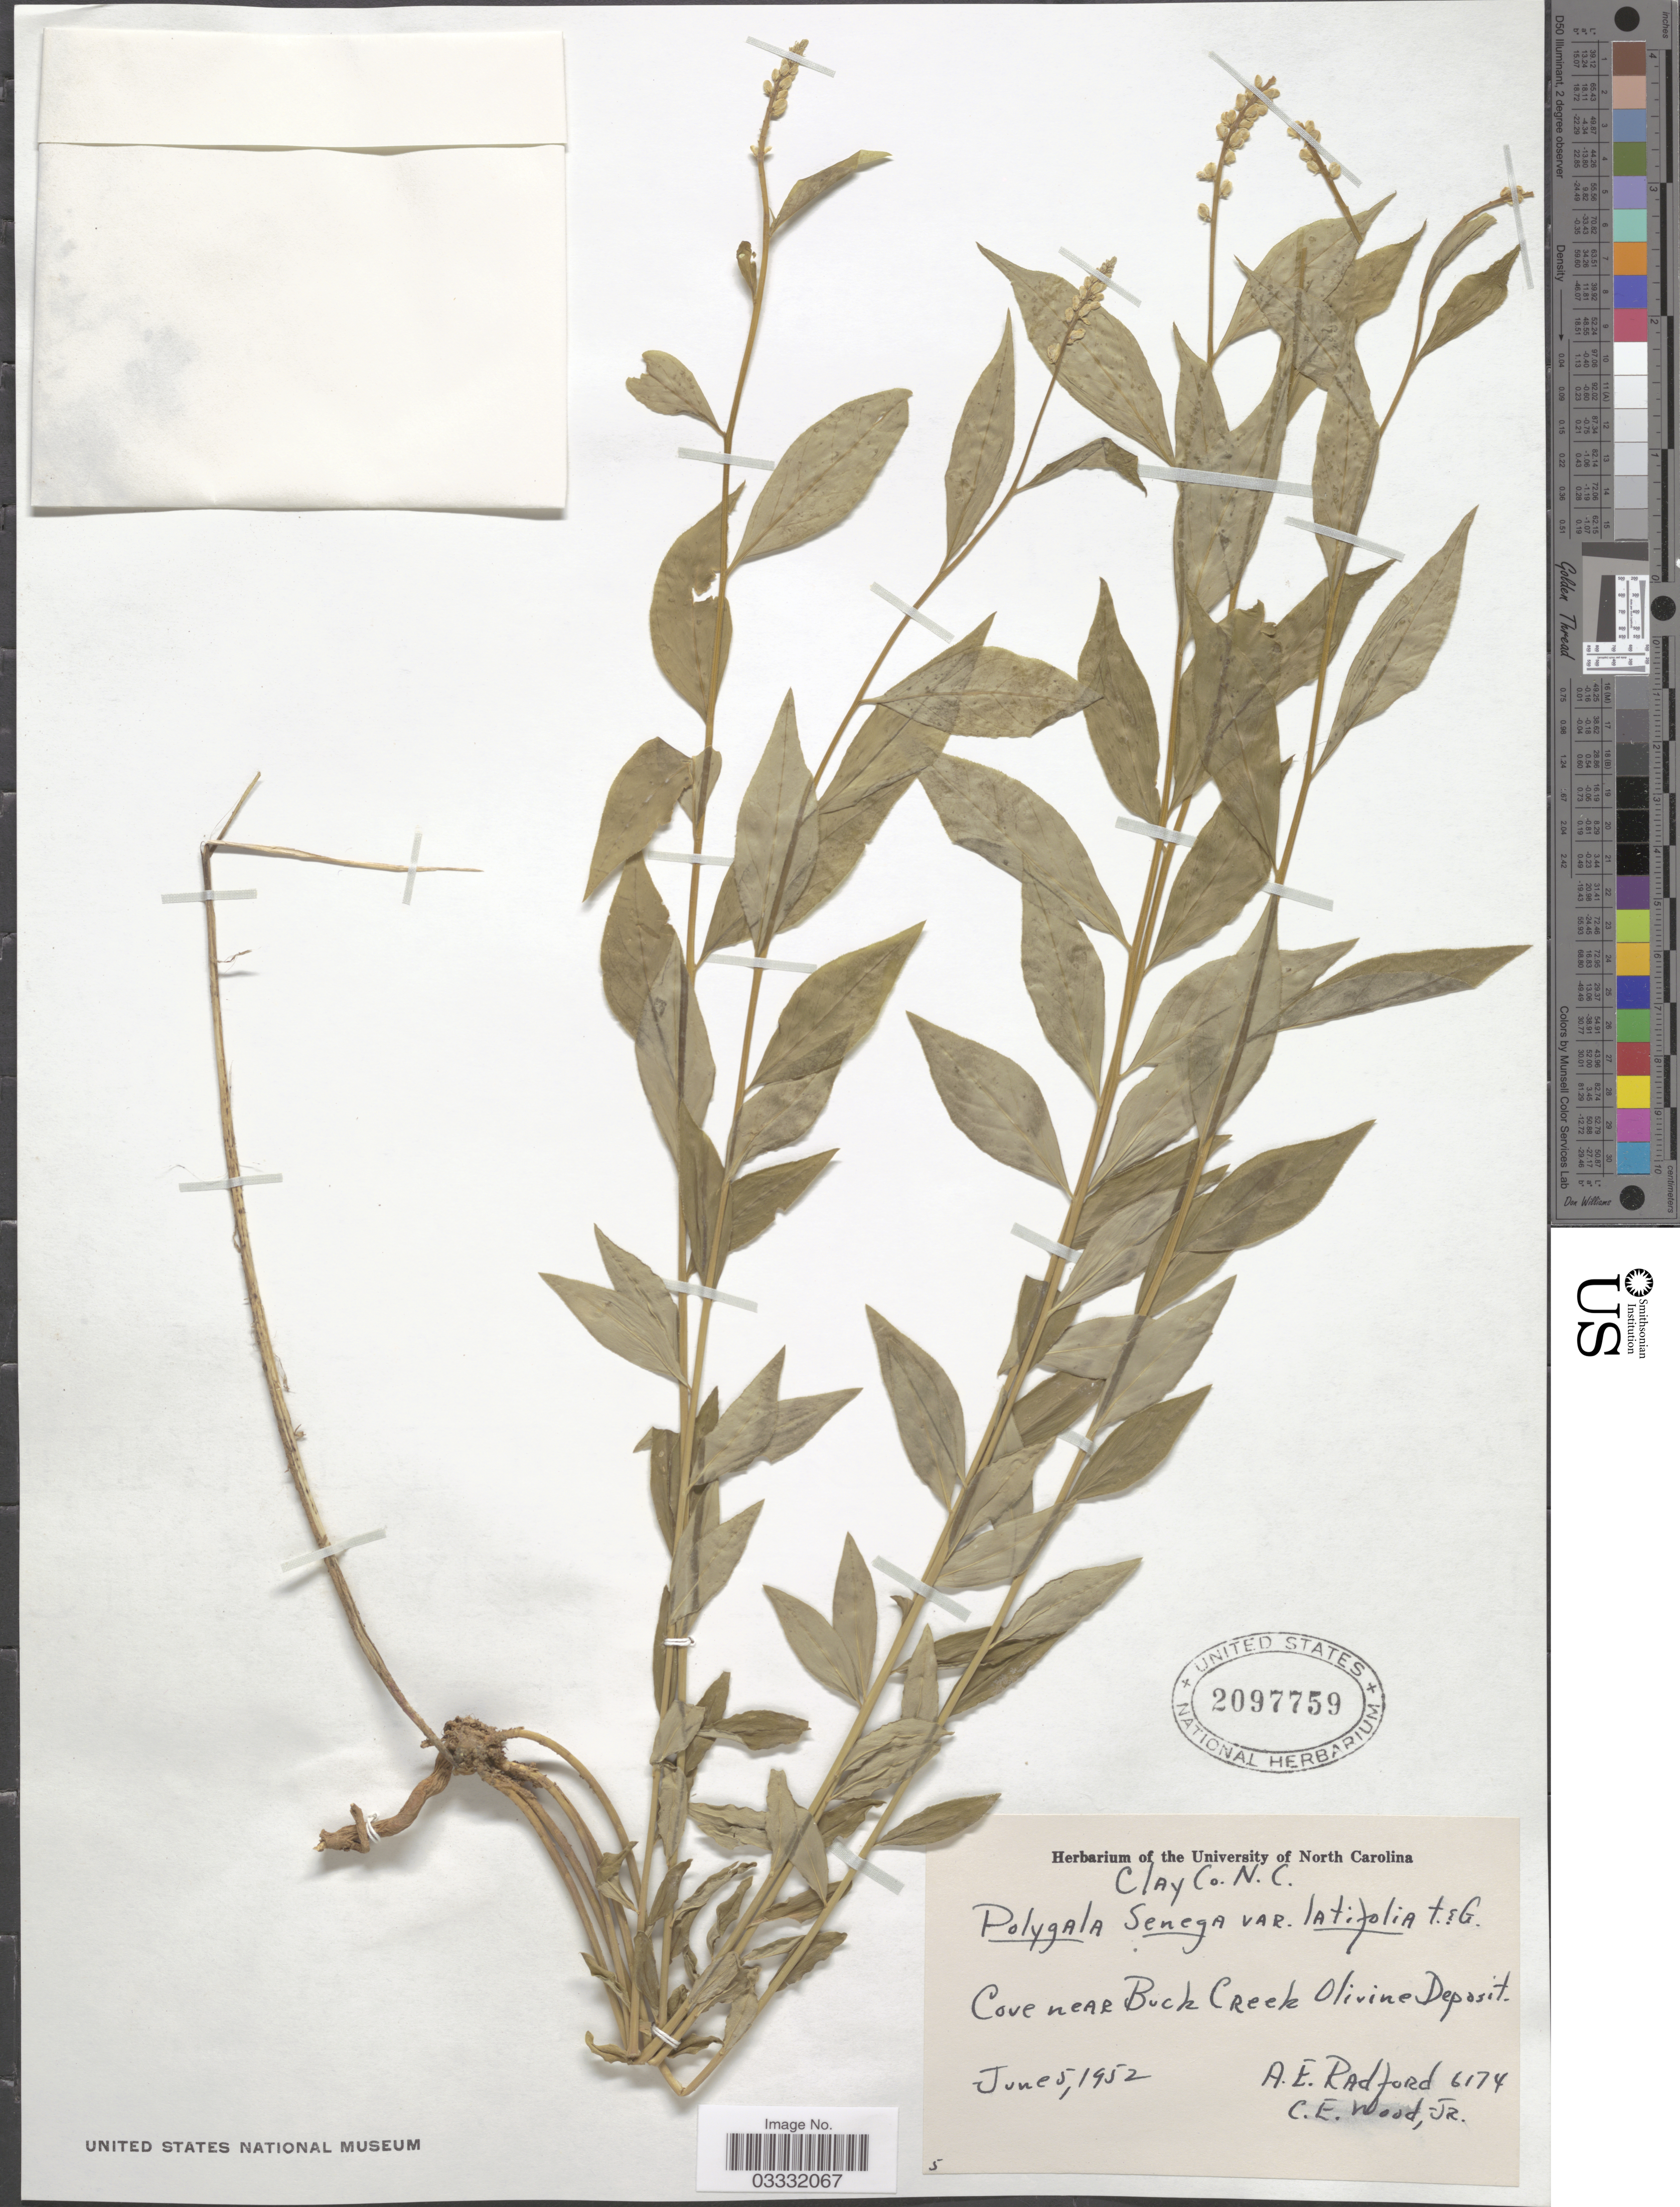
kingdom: Plantae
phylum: Tracheophyta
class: Magnoliopsida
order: Fabales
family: Polygalaceae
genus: Polygala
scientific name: Polygala senega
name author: L.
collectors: A. E. Radford & C. Wood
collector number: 6174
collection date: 1952-06-05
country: United States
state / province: North Carolina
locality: Clay Co. Cove near Buck Creek Olivine Deposit.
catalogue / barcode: US 2097759